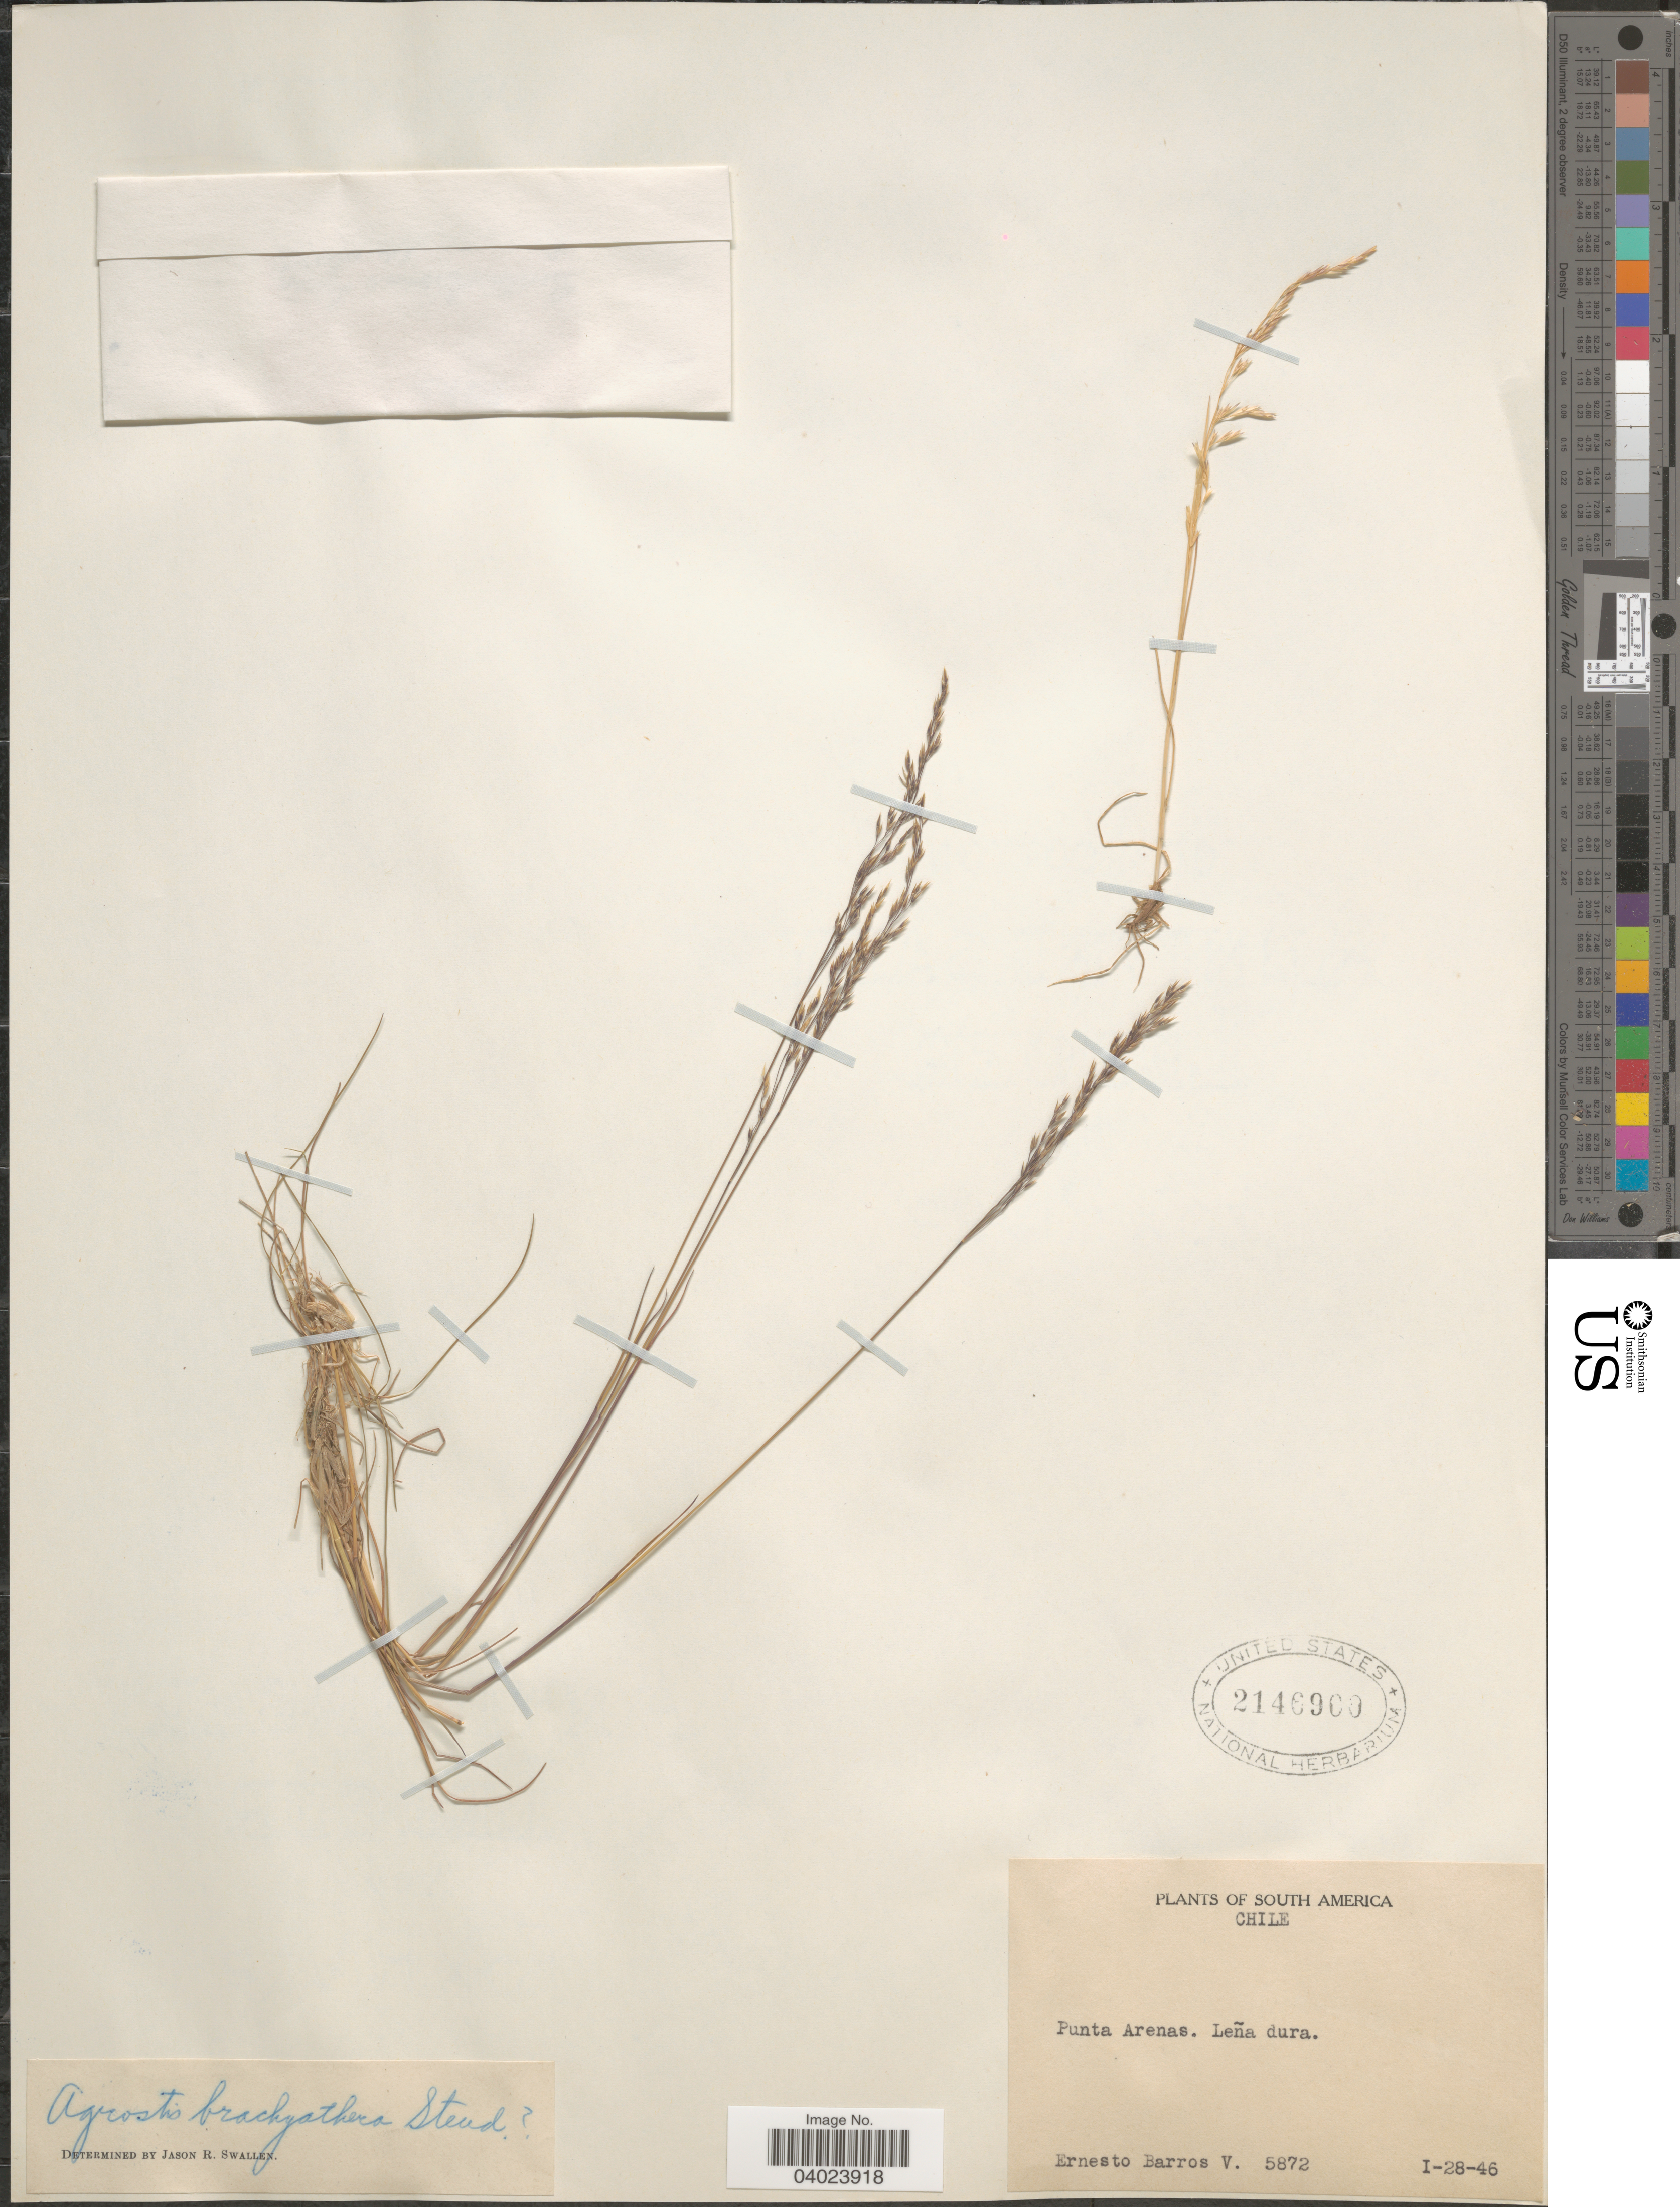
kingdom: Plantae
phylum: Tracheophyta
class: Liliopsida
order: Poales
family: Poaceae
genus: Agrostis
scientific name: Agrostis brachyathera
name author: Steud.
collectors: E. Barros V.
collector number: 5872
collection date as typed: Transcribed d/m/y: 28/1/46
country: Chile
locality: Punta Arenas. Leña dura.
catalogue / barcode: US 2146900